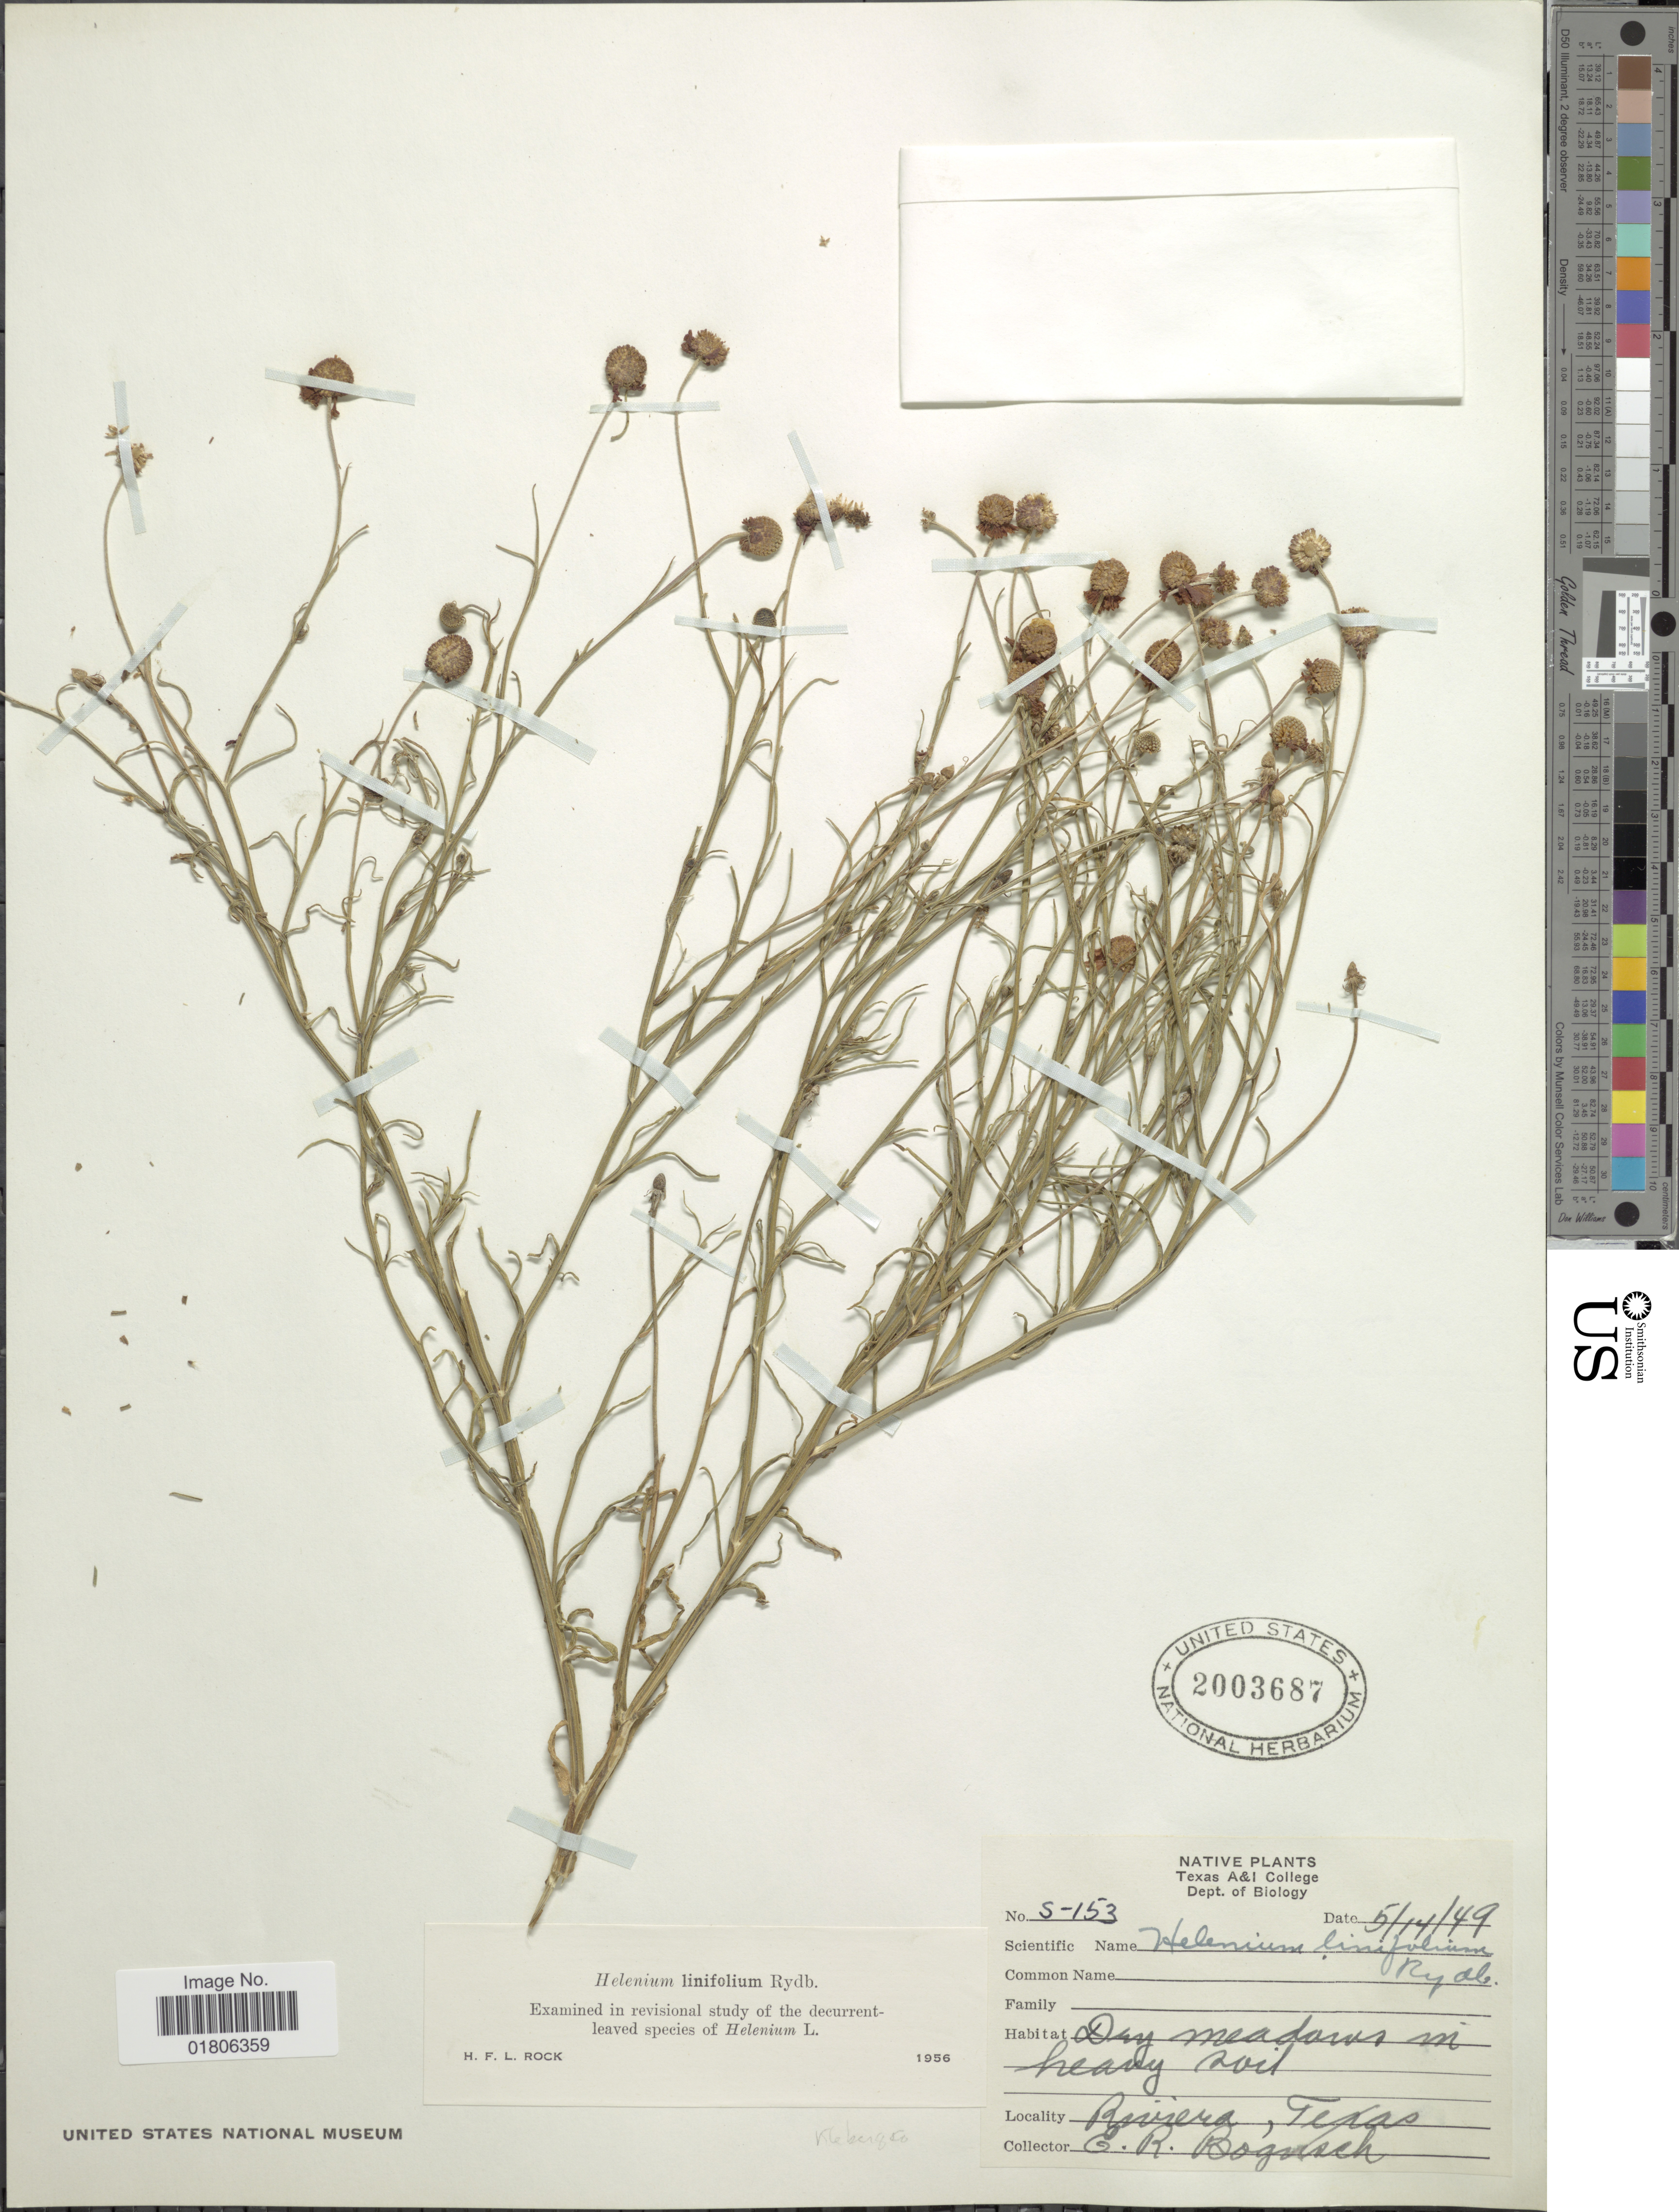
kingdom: Plantae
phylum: Tracheophyta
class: Magnoliopsida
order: Asterales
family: Asteraceae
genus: Helenium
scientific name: Helenium linifolium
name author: Rydb.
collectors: E. Bognnoch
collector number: S-153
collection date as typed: Transcribed d/m/y: 14/5/49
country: United States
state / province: Texas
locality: Riviera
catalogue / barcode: US 2003687